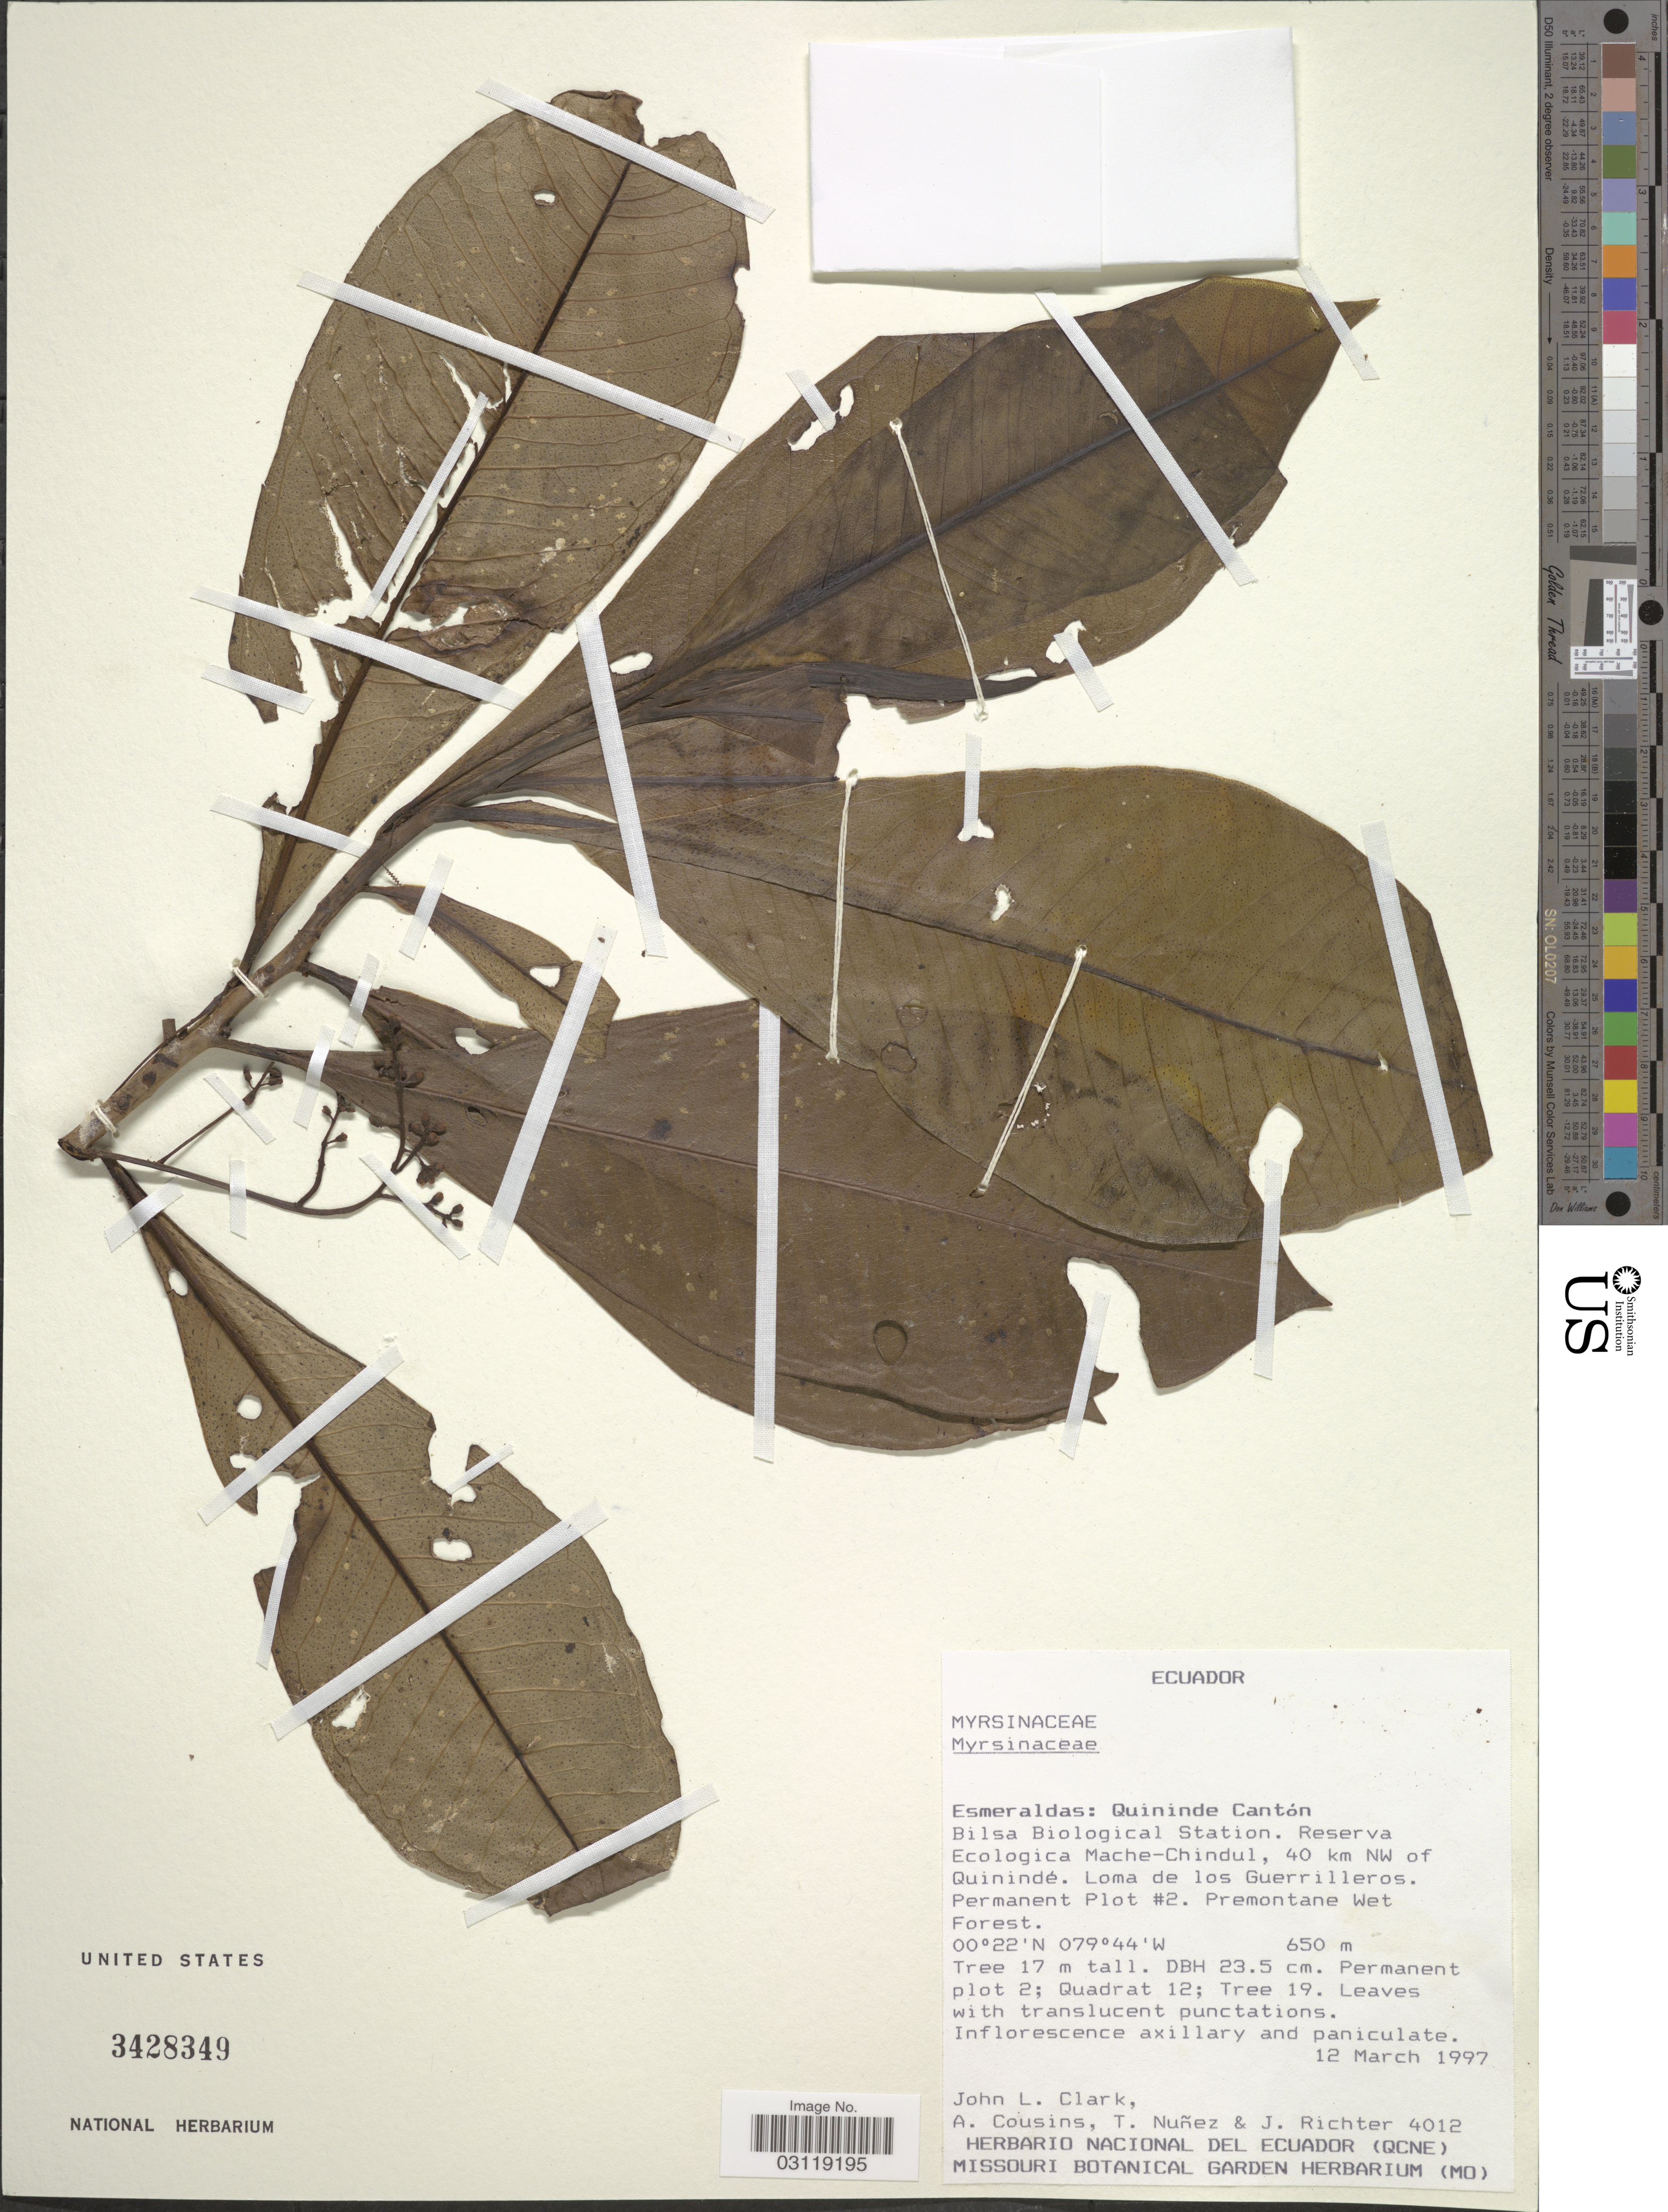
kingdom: Plantae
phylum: Tracheophyta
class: Magnoliopsida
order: Ericales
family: Primulaceae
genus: Parathesis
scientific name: Parathesis sp.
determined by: Pipoly, J. J.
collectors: J. L. Clark, A. Cousins, T. Núñez & J. Richter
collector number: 4012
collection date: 1997-03-12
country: Ecuador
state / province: Esmeraldas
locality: Quininde Cantón. Bilsa Biological Station. Reserva Ecologica Mache-Chindul, 40 km NW of Quinindé. Loma de los Guerrilleros. Permanent Plot #2.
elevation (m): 650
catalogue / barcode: US 3428349